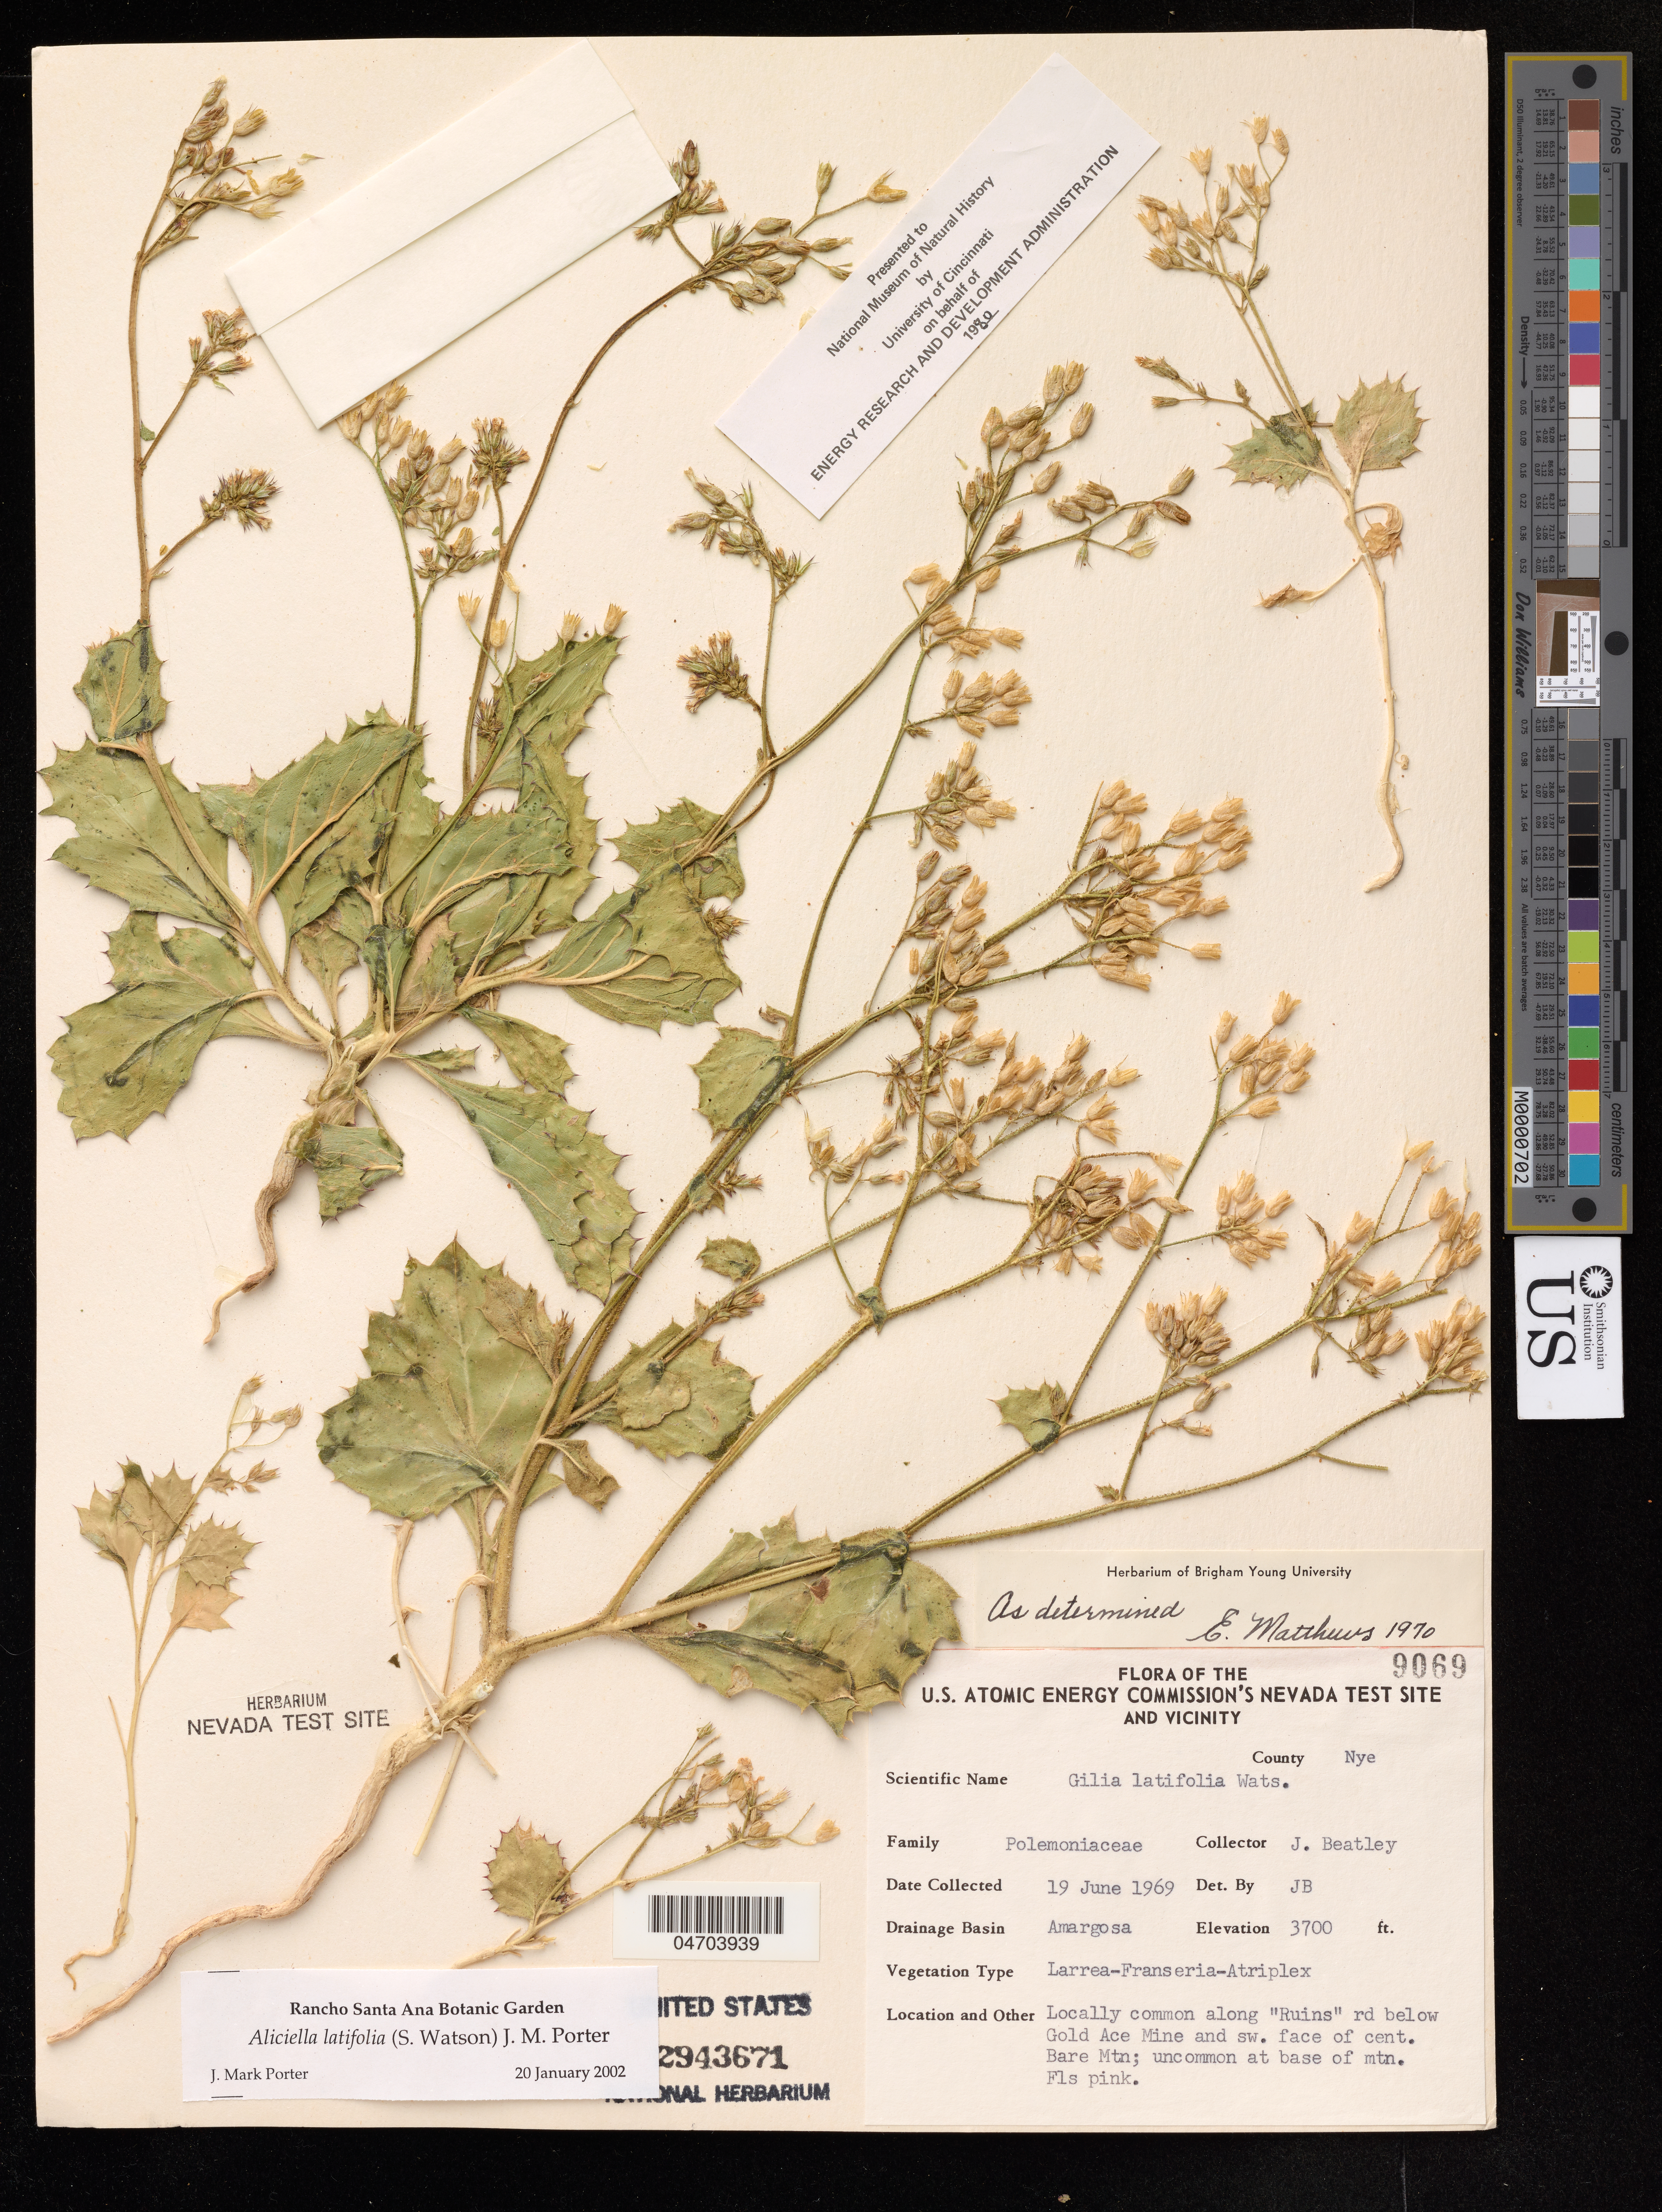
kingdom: Plantae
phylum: Tracheophyta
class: Magnoliopsida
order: Ericales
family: Polemoniaceae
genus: Aliciella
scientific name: Aliciella latifolia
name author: (S. Watson) J.M. Porter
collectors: J. Beatley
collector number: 9069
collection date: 1969-06-19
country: United States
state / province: Nevada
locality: Nye, below Gold Ace Mine and sw. face of cent. Bare Mtn.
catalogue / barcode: US 2943671